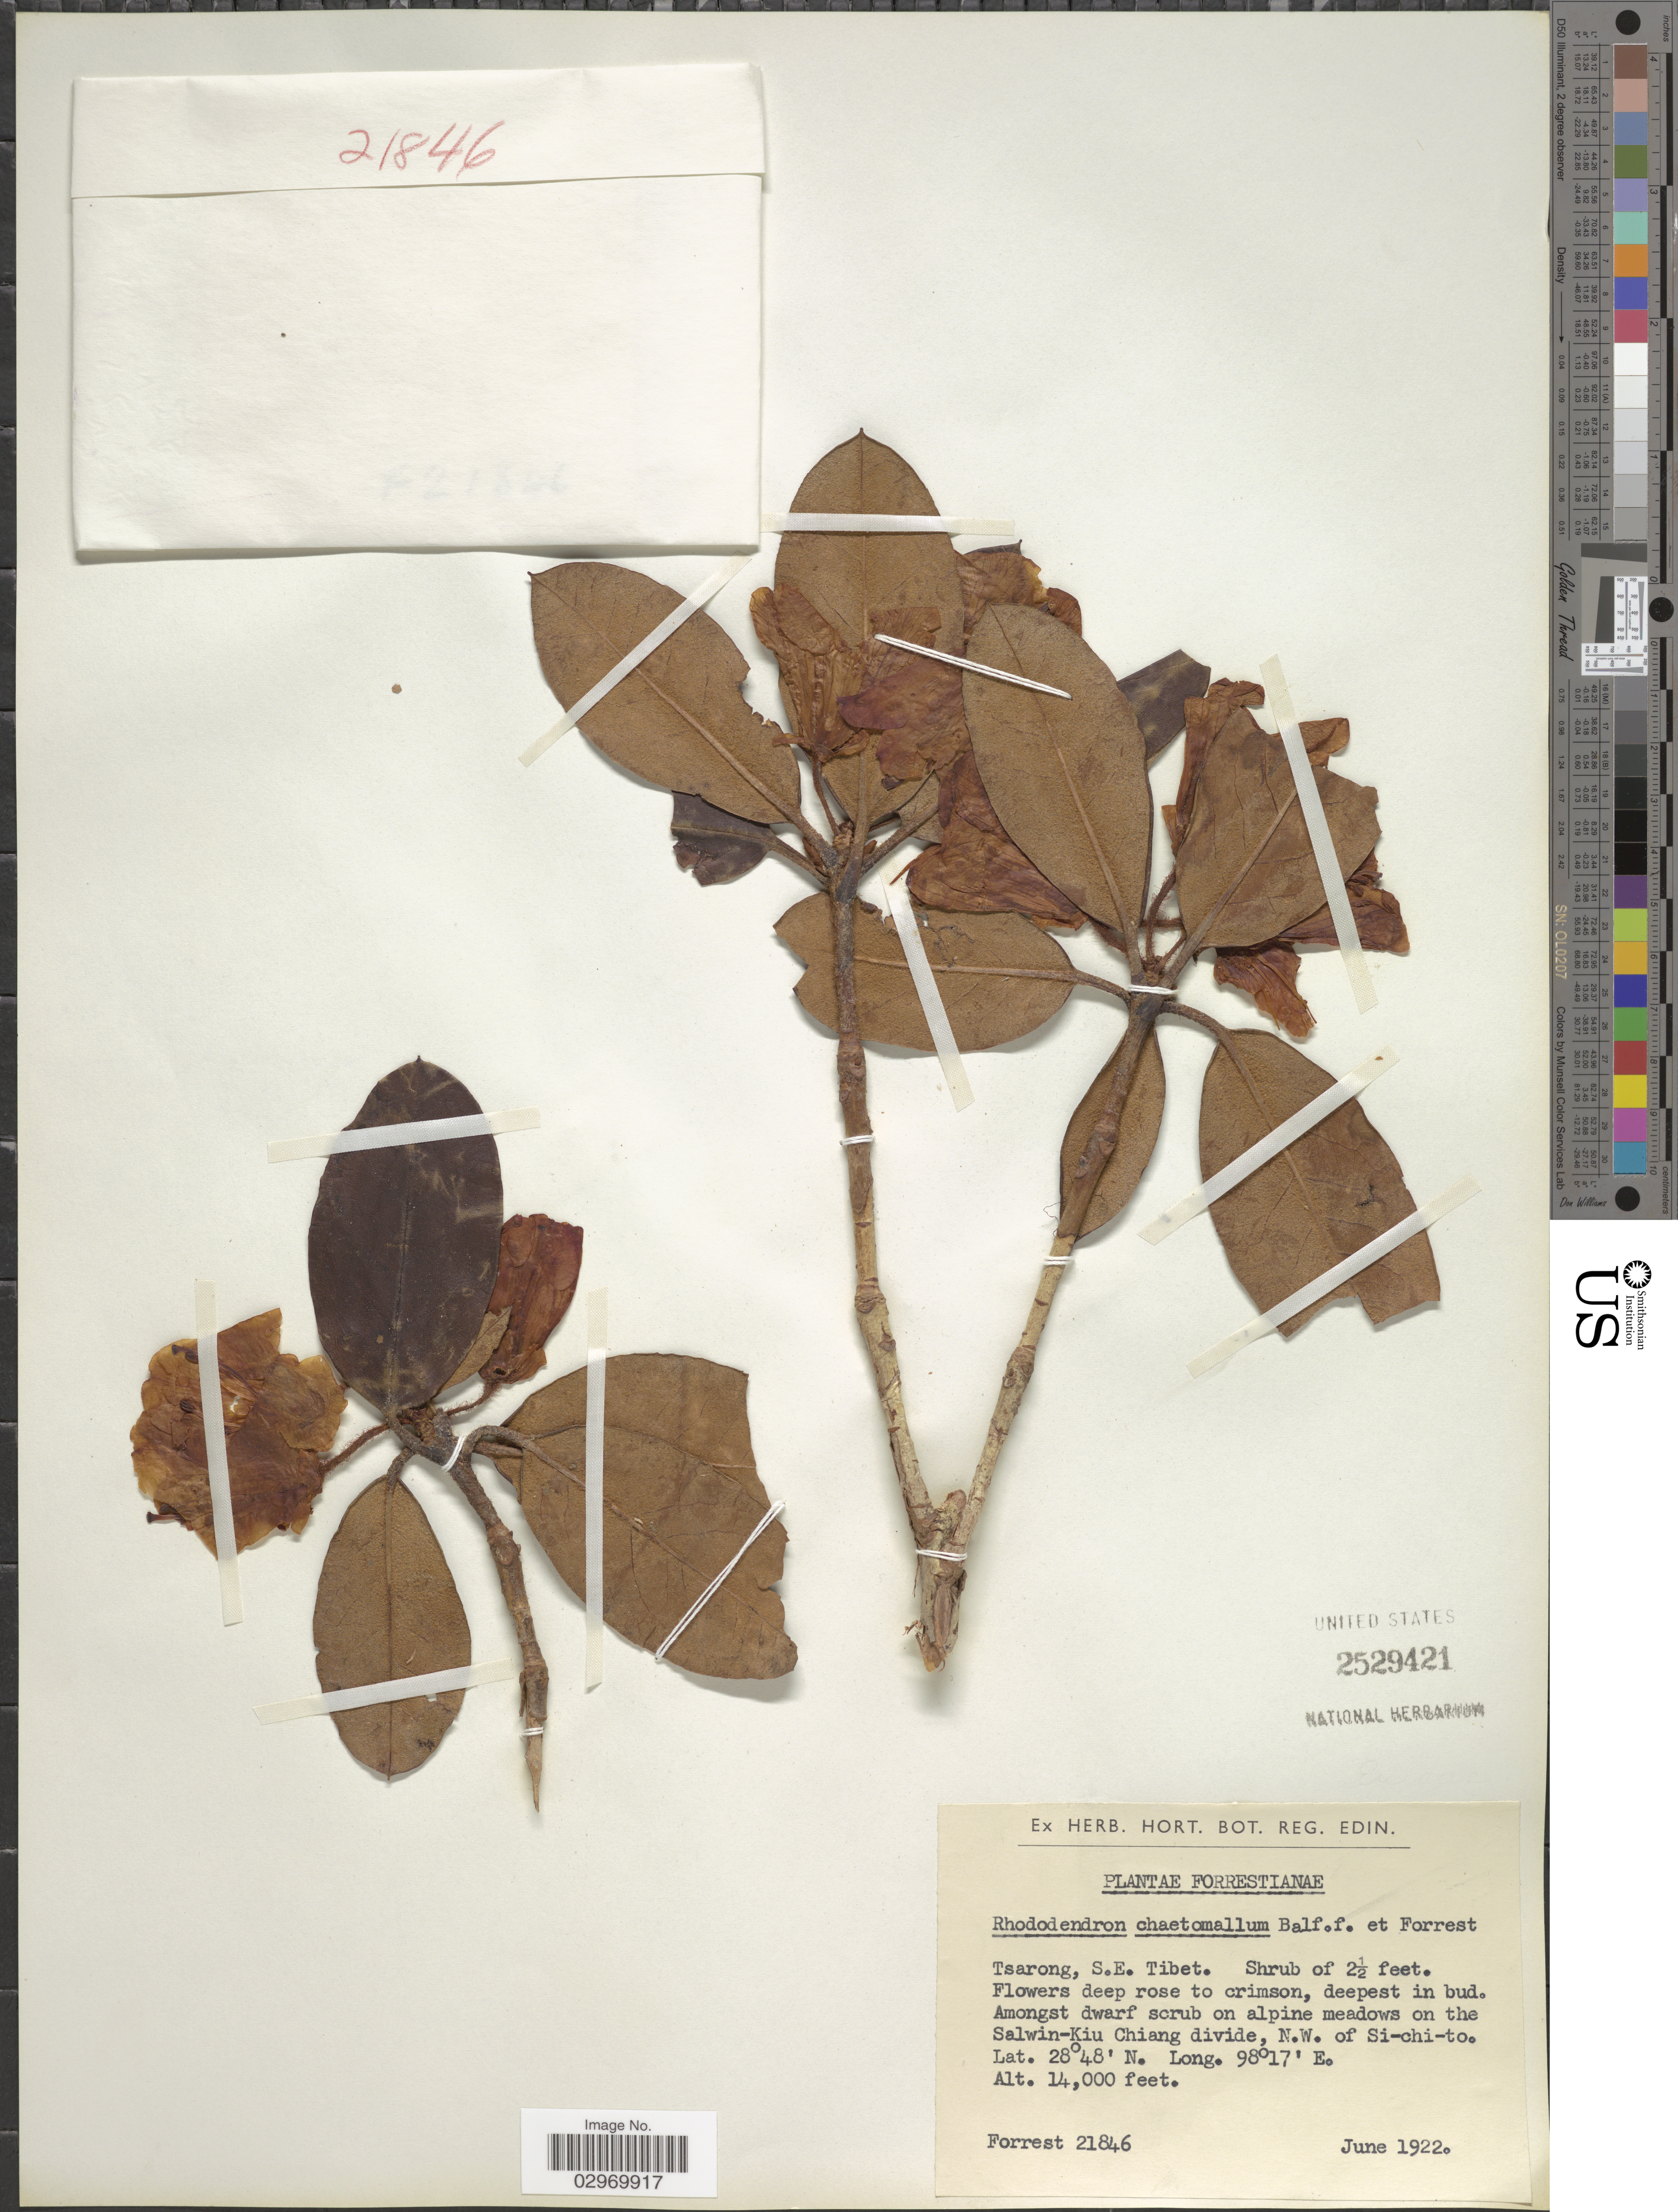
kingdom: Plantae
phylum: Tracheophyta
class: Magnoliopsida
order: Ericales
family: Ericaceae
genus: Rhododendron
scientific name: Rhododendron chaetomallum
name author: Balf. f. & Forrest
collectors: -. Forrest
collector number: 21846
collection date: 1922-06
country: China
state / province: Xizang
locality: Tsarong, S.E. Tibet, Salwin-Kiu Chiang divide, N.W. of Si-chi-to.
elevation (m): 4267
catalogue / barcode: US 2529421